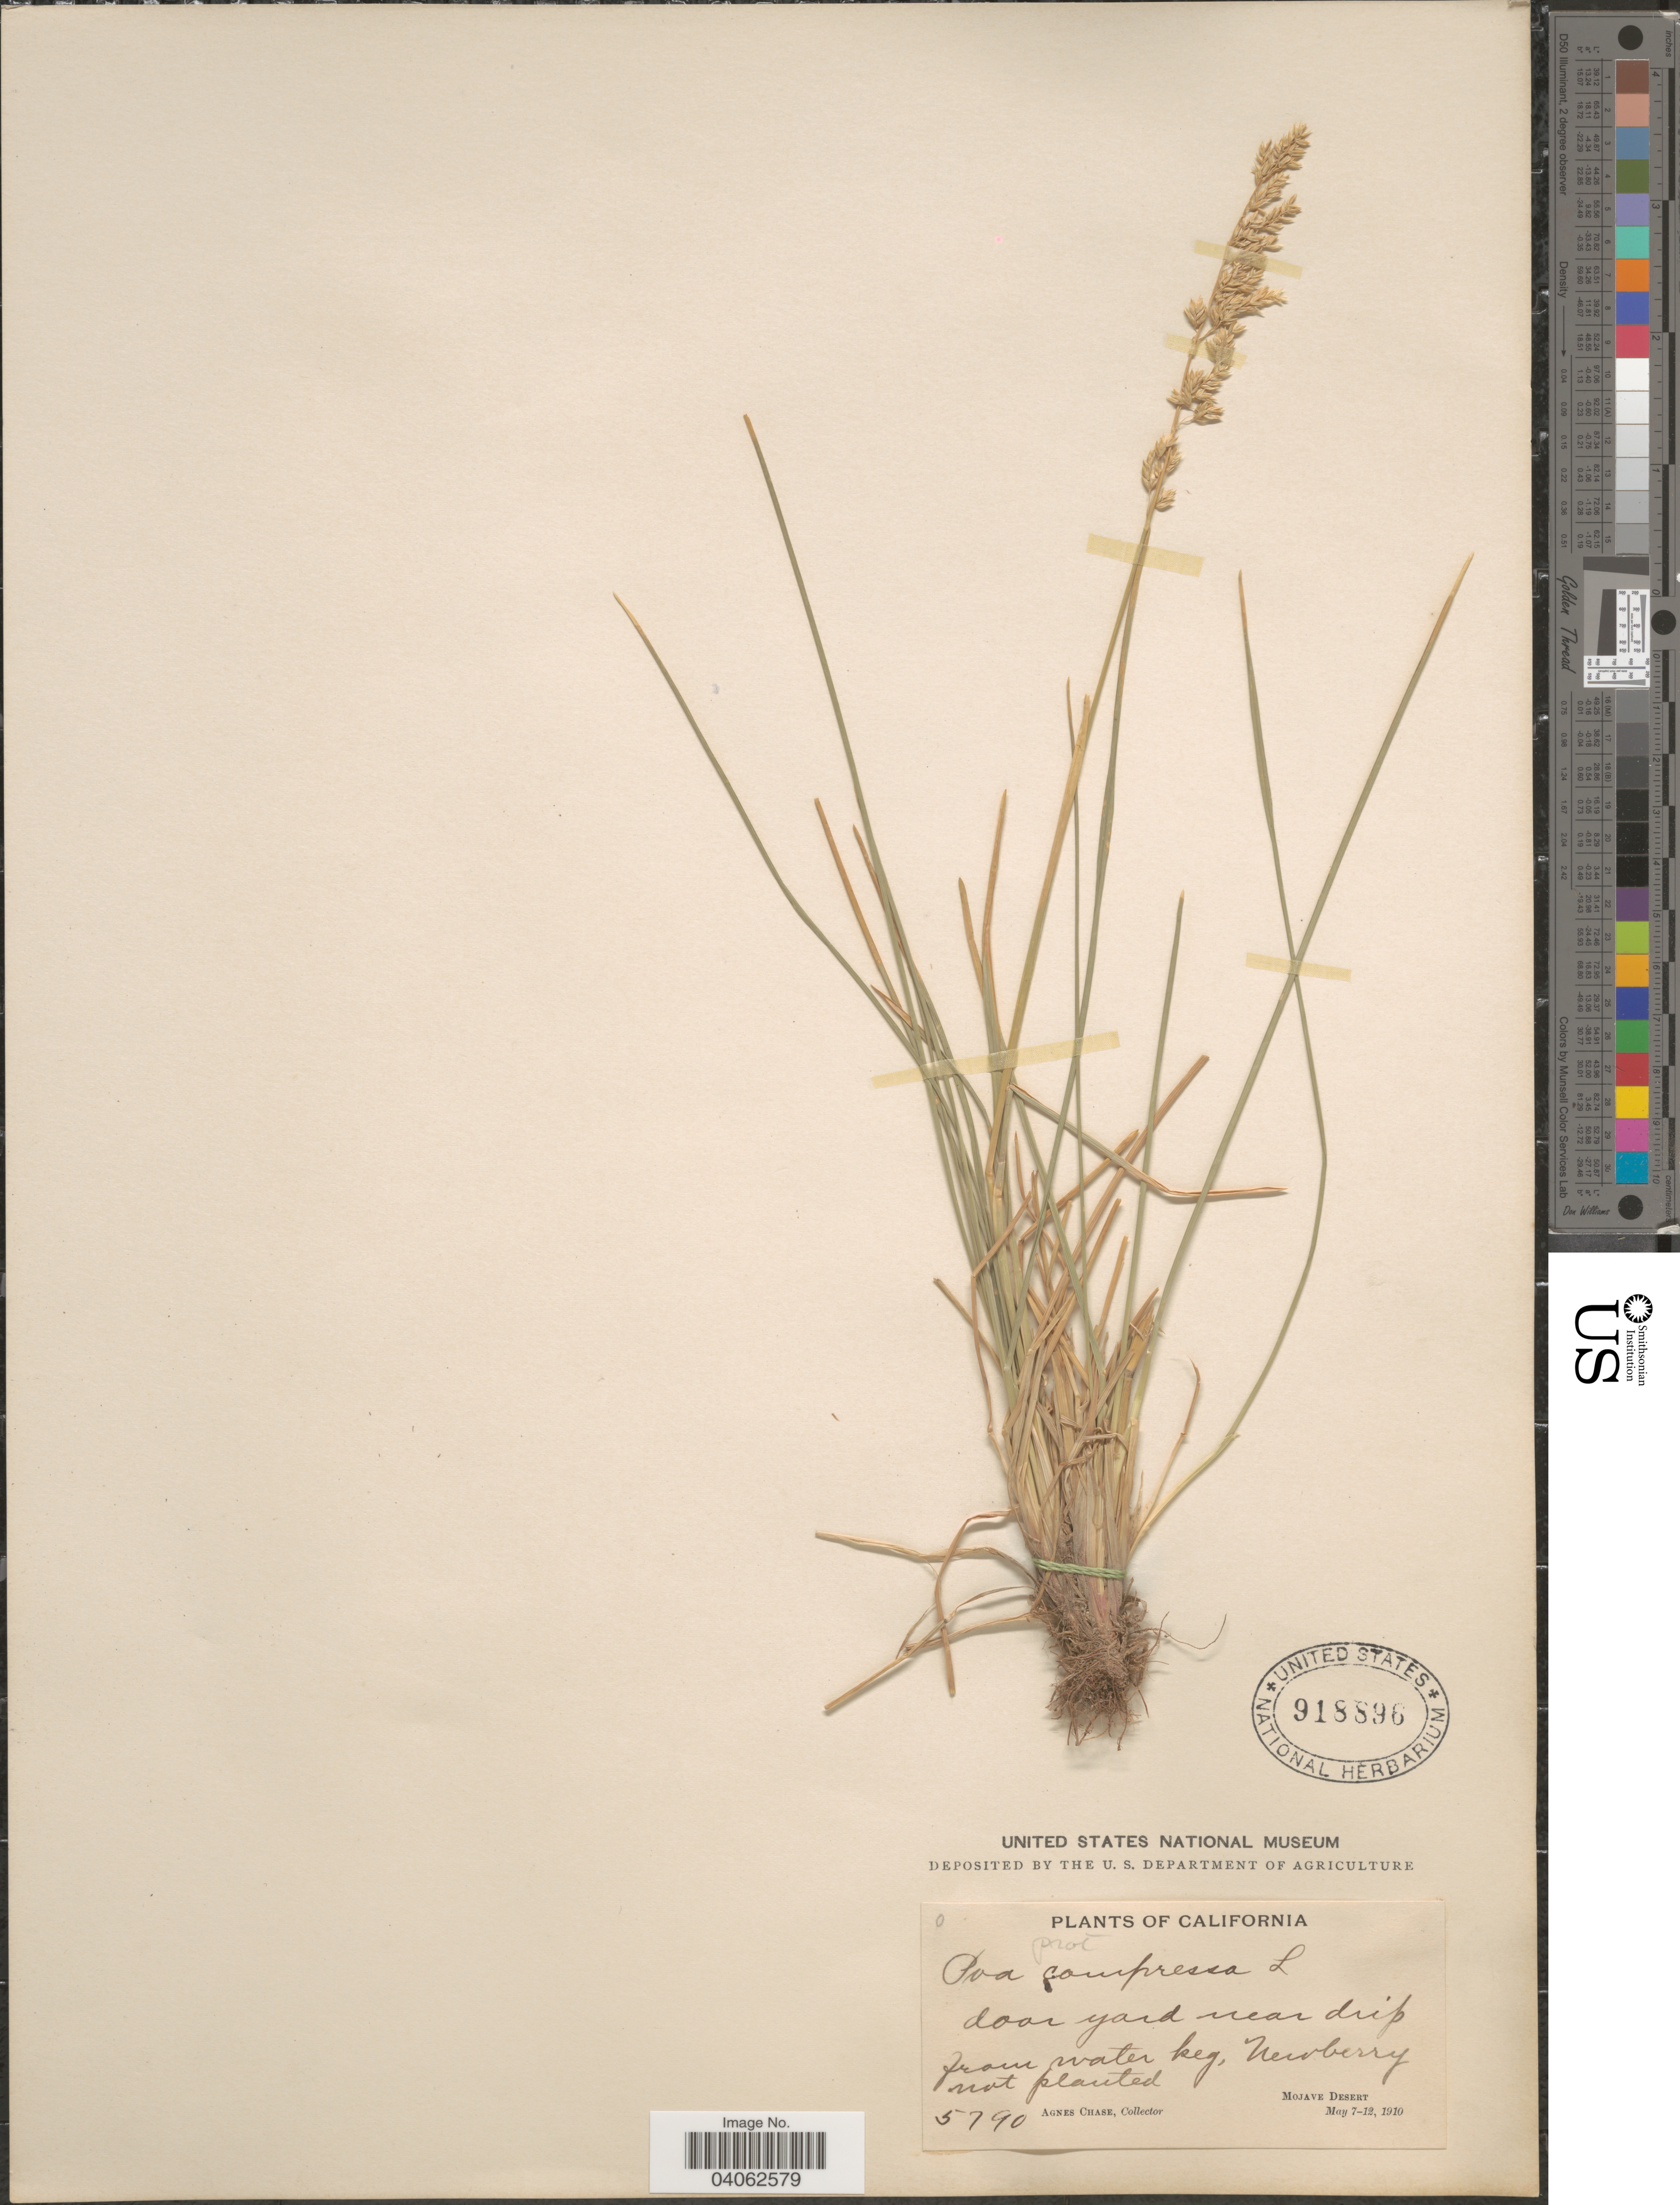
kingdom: Plantae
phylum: Tracheophyta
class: Liliopsida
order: Poales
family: Poaceae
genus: Poa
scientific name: Poa pratensis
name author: L.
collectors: A. Chase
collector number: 5790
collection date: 1910-05-07/1910-05-12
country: United States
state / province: California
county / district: San Bernardino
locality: Door yard near drip from water keg, Newberry. Mojave Desert.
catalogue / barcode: US 918896